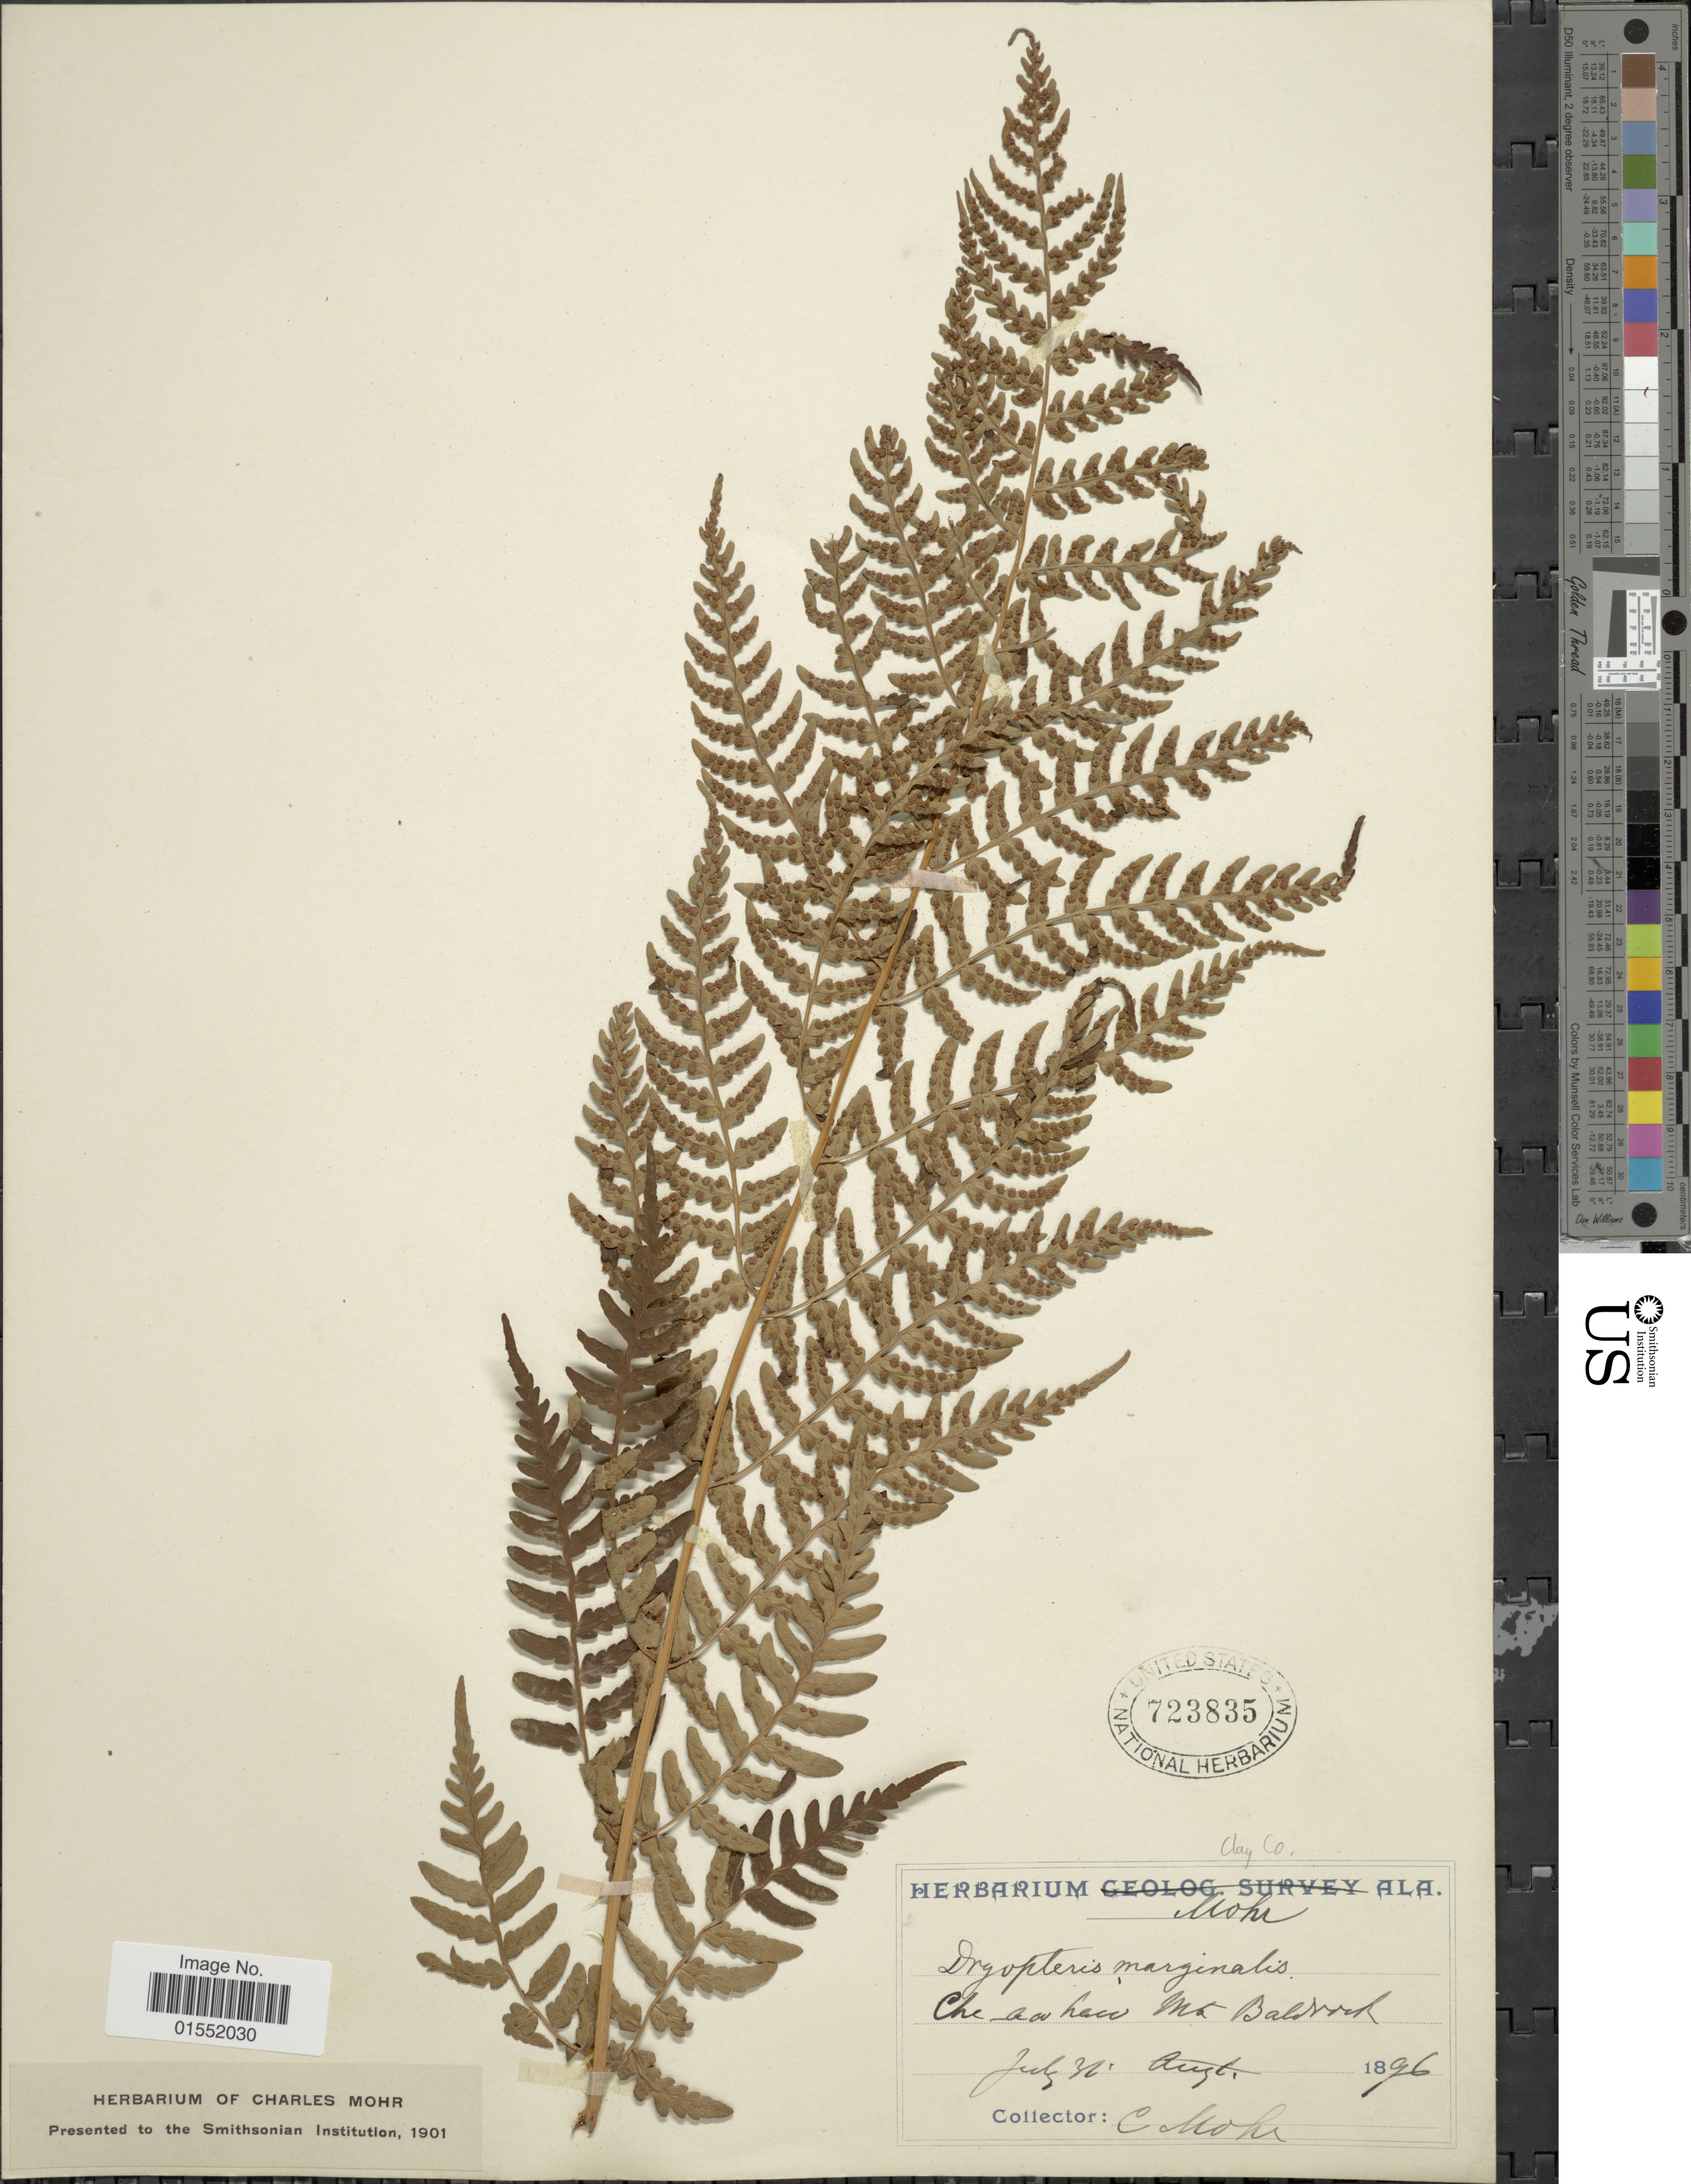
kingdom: Plantae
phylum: Tracheophyta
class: Polypodiopsida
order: Polypodiales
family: Dryopteridaceae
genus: Dryopteris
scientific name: Dryopteris marginalis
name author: (L.) A. Gray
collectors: Mohr, C. T. (herbarium)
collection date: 1896-07-31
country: United States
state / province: Alabama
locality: Mobile, Clay Co, Che aw haw Mt Baldrock.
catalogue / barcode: US 723835